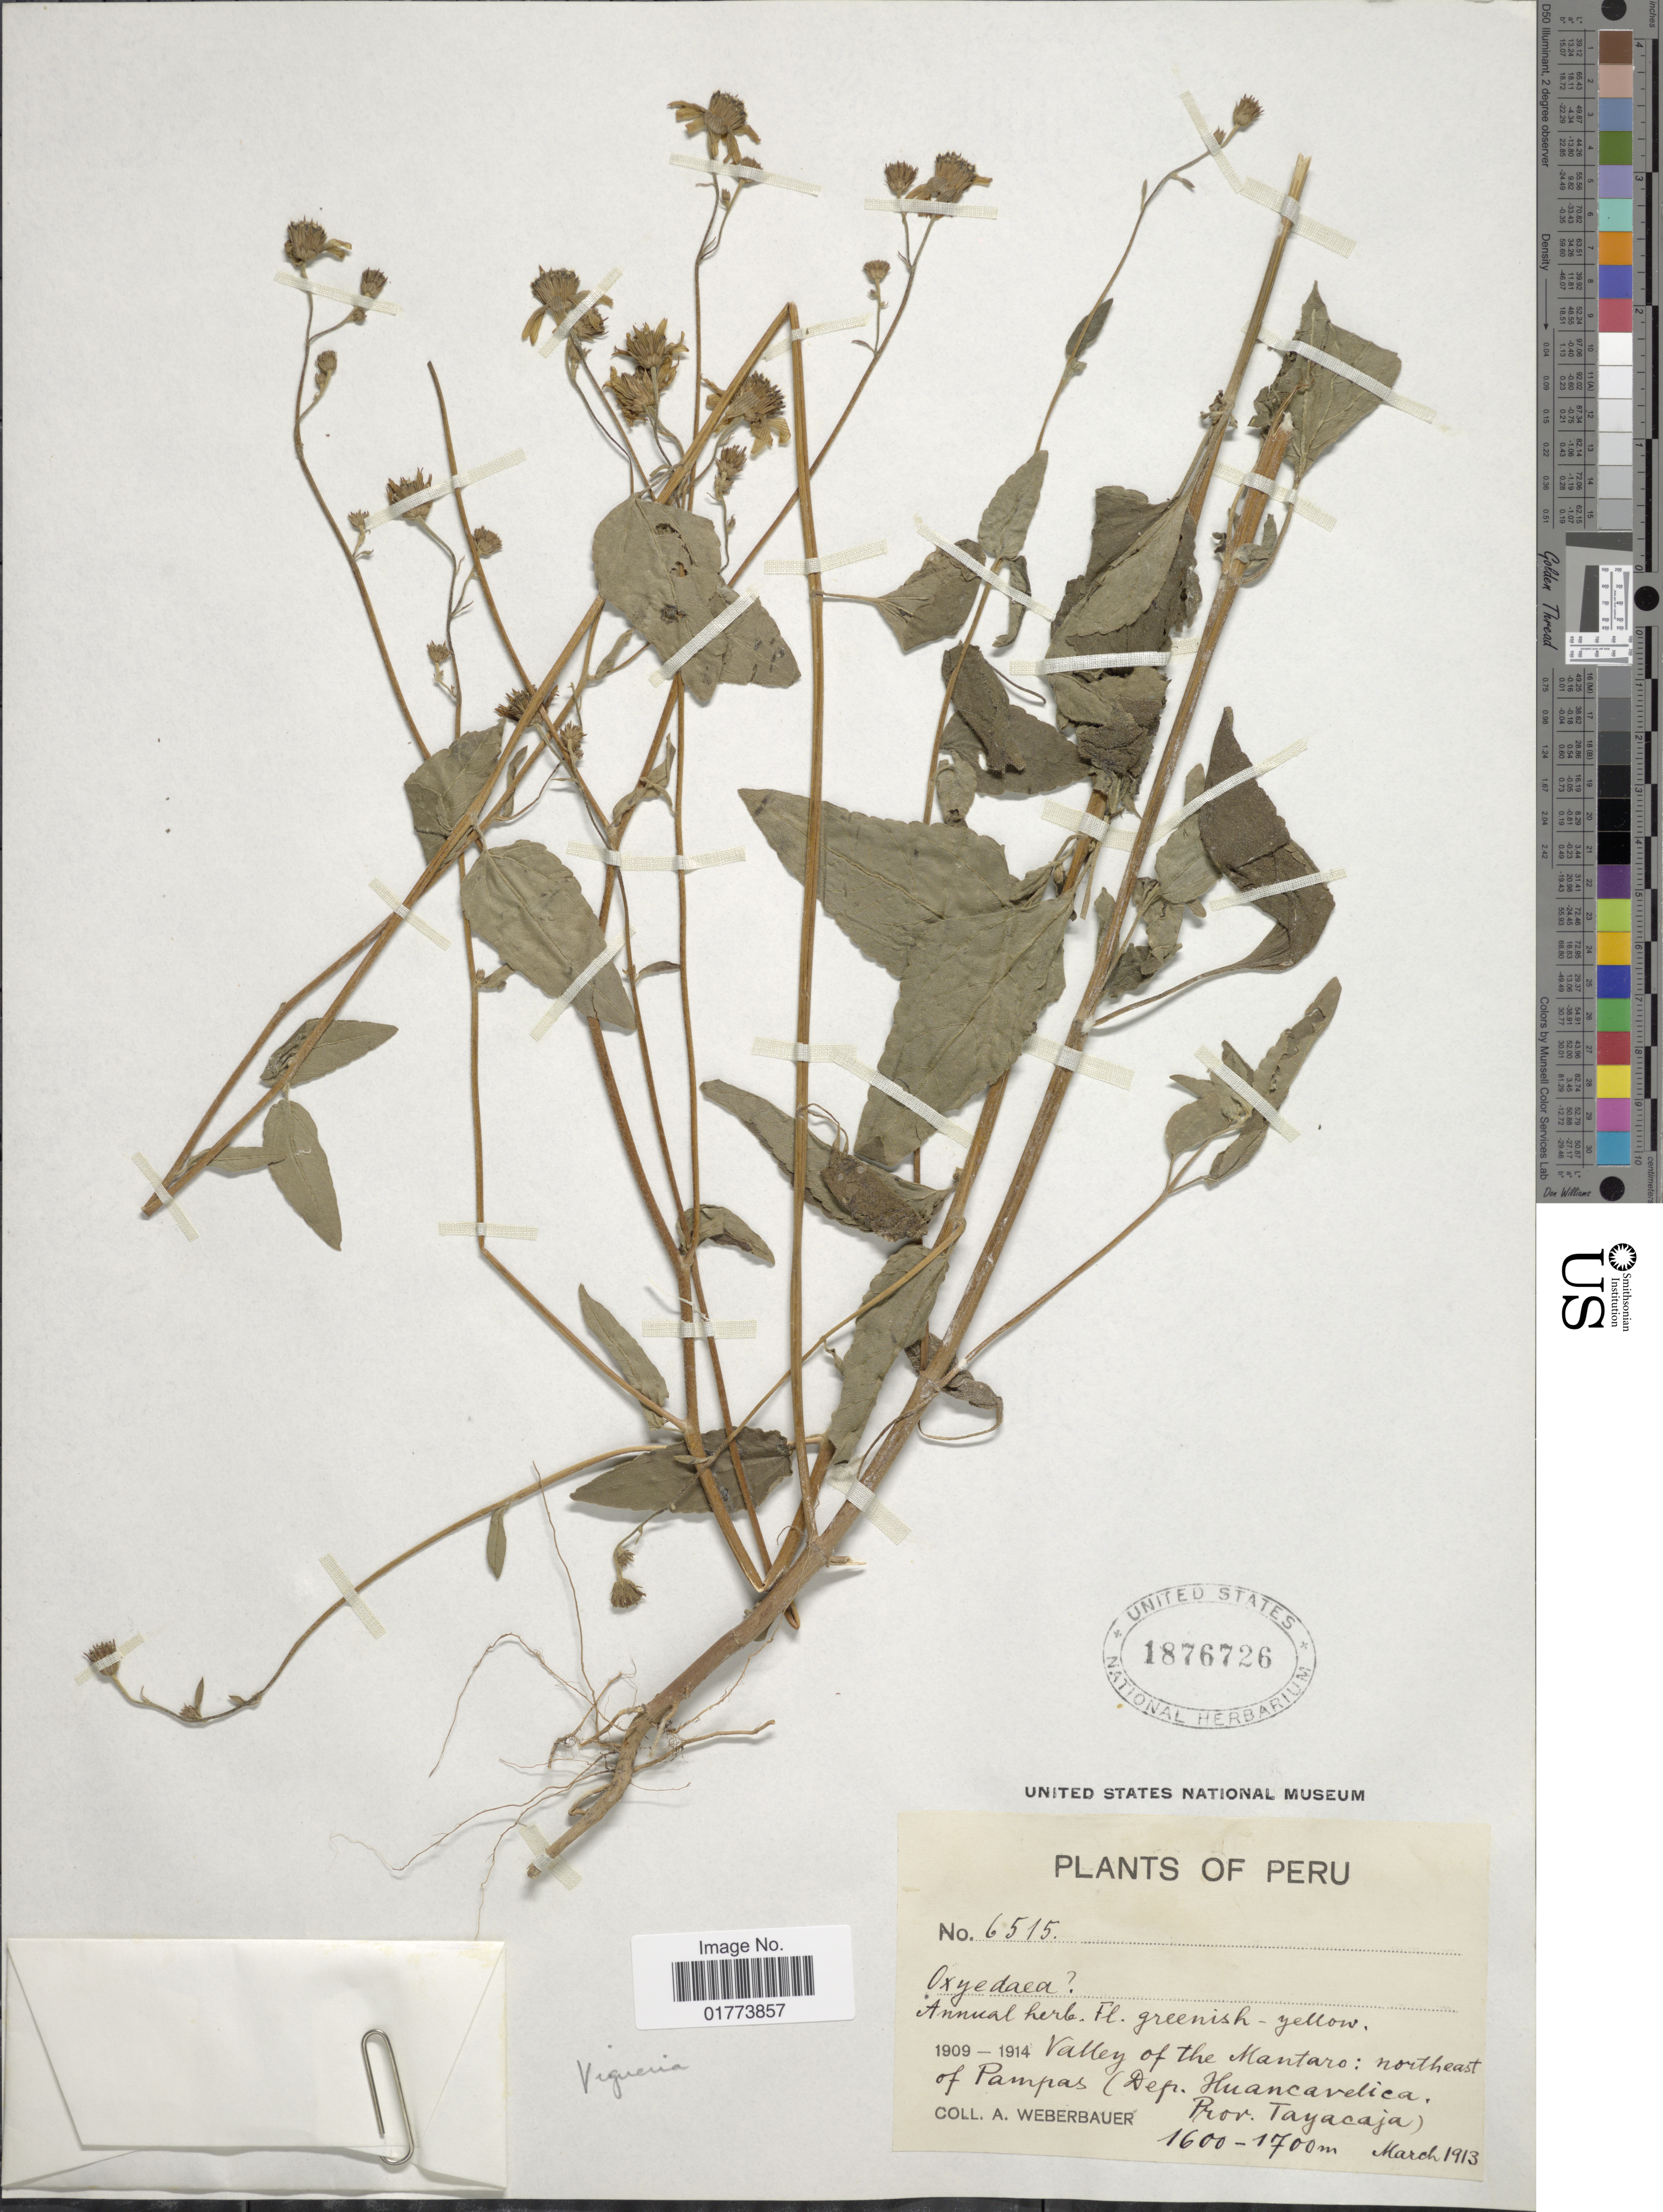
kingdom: Plantae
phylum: Tracheophyta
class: Magnoliopsida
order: Asterales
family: Asteraceae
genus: Viguiera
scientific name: Viguiera sp.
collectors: A. Weberbauer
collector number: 6515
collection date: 1913-03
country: Peru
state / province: Huancavelica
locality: Valley of the Mantaro: northeast of Pampas (Prov. Tayacaja)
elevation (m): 1600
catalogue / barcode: US 1876726